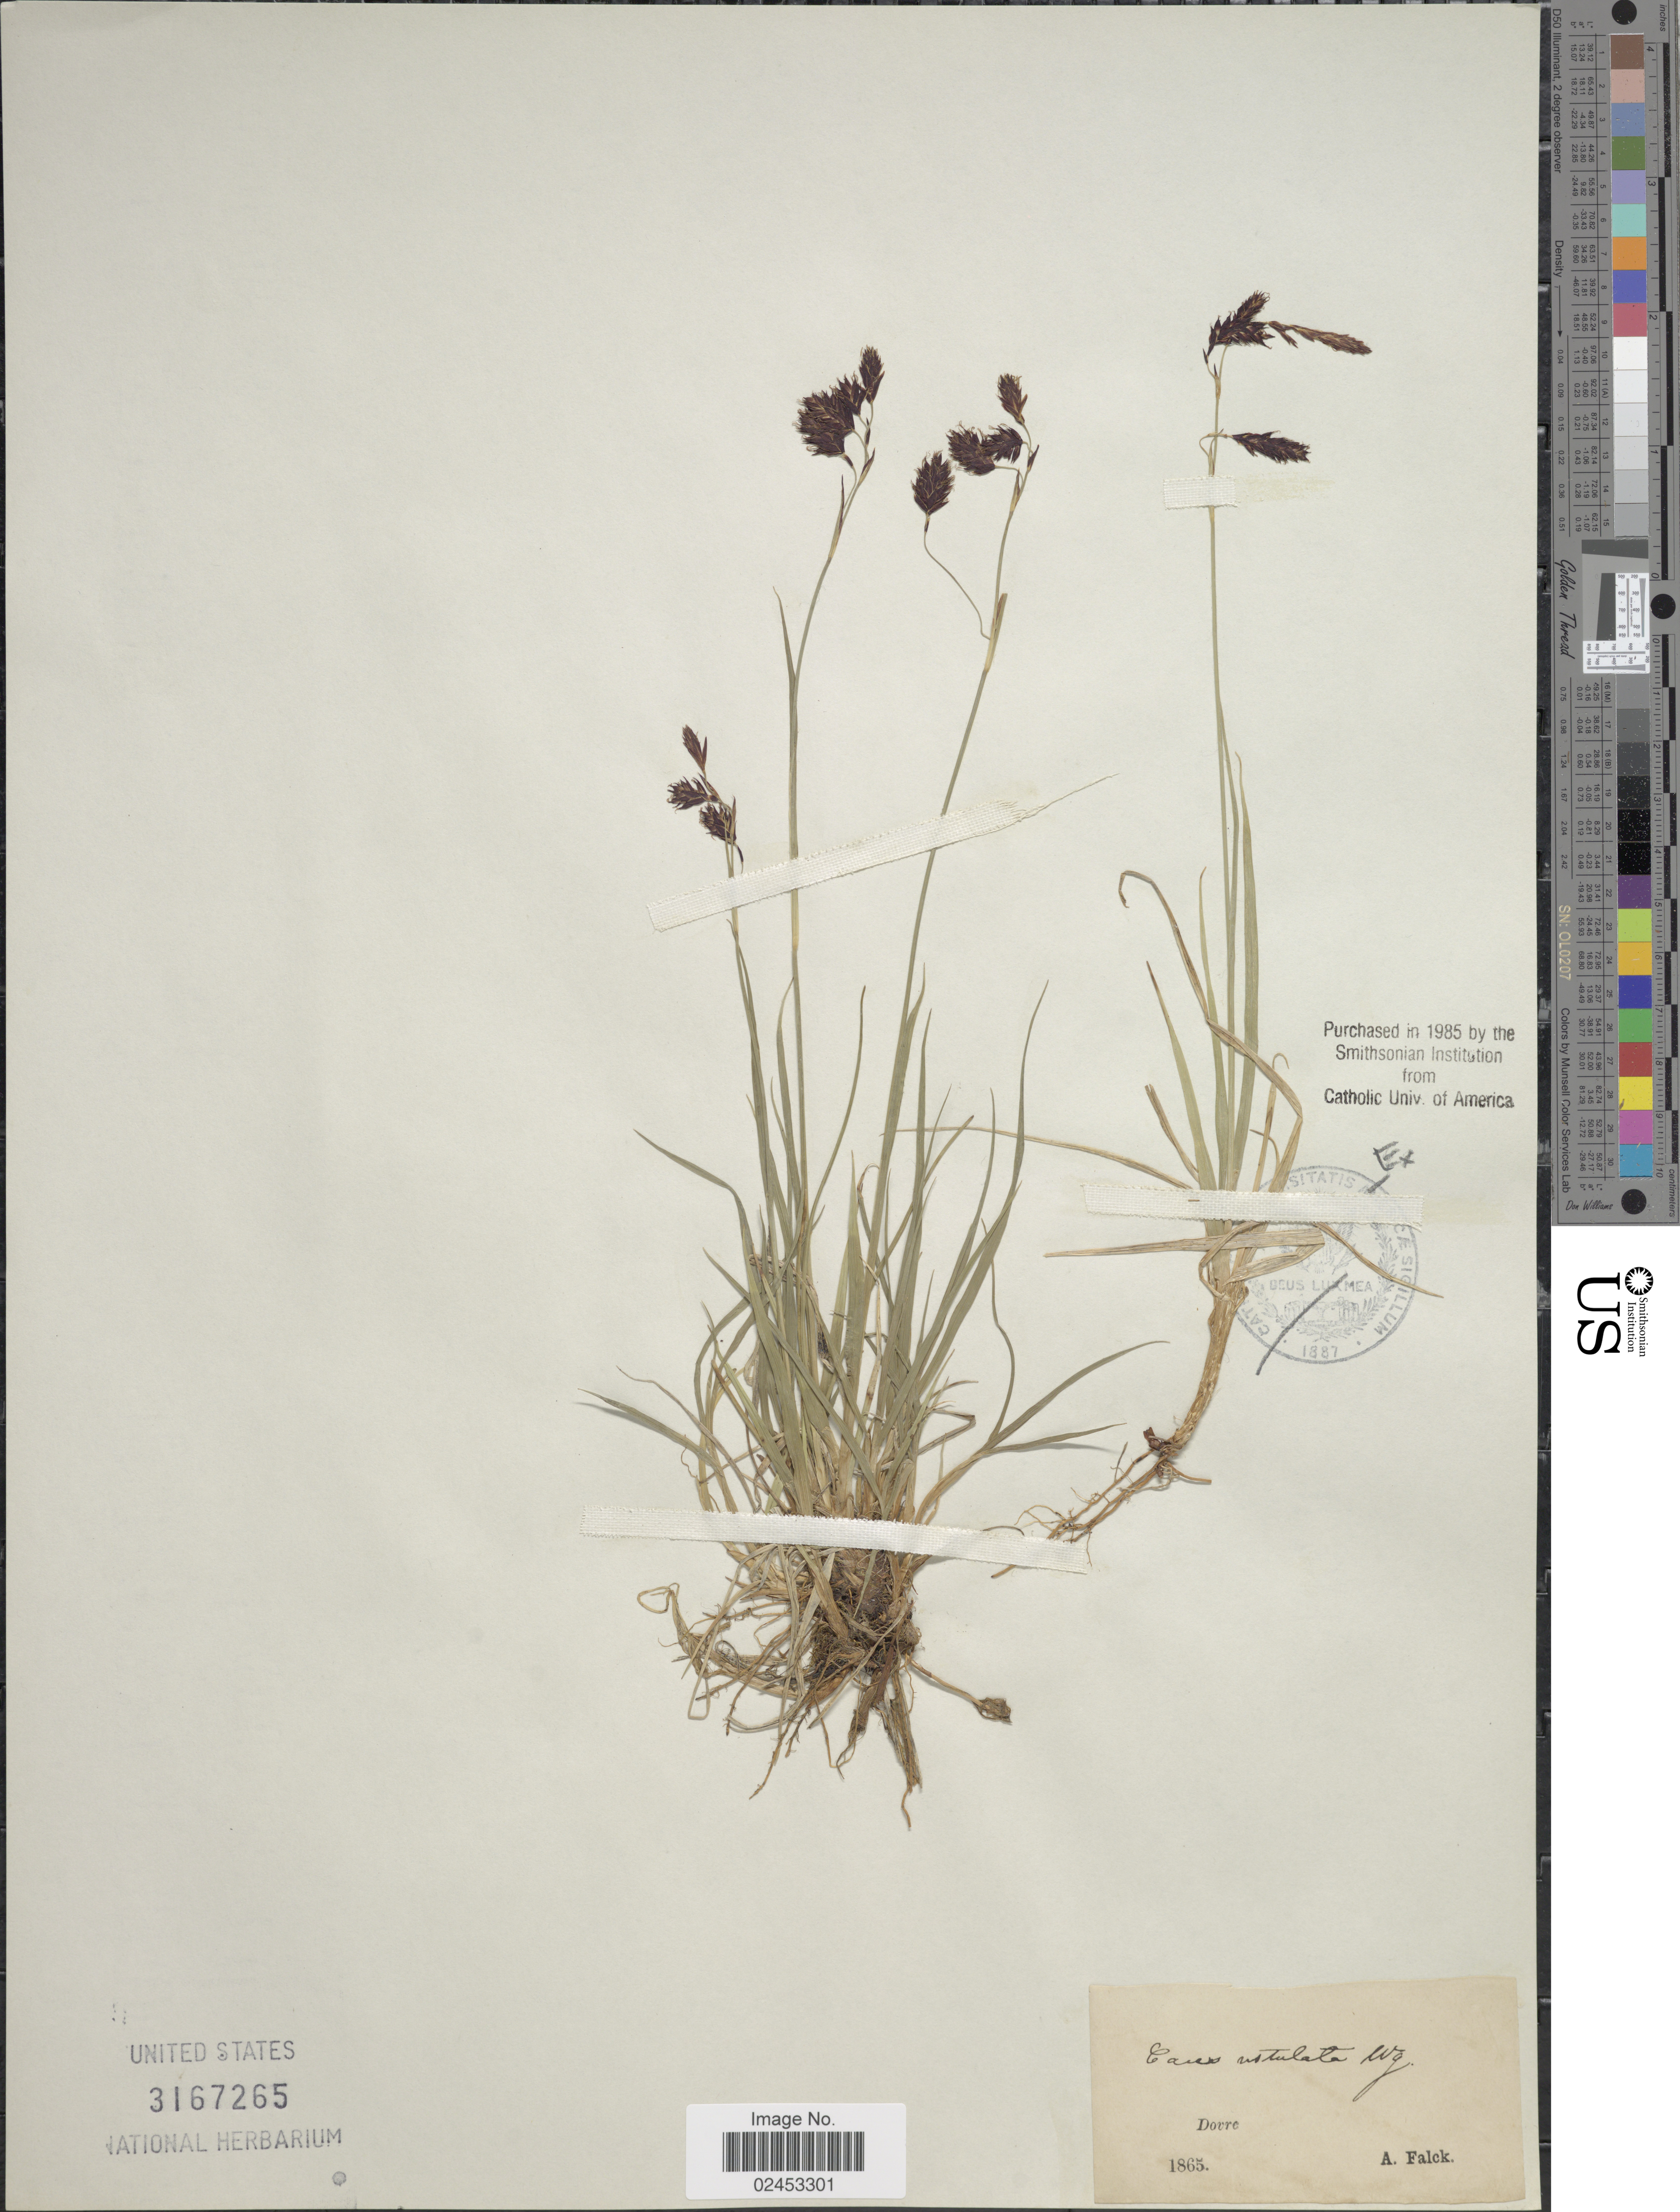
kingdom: Plantae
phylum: Tracheophyta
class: Liliopsida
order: Poales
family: Cyperaceae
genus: Carex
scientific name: Carex atrofusca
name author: Schkuhr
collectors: A. Falck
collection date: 1865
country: Norway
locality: Dovre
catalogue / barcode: US 3167265